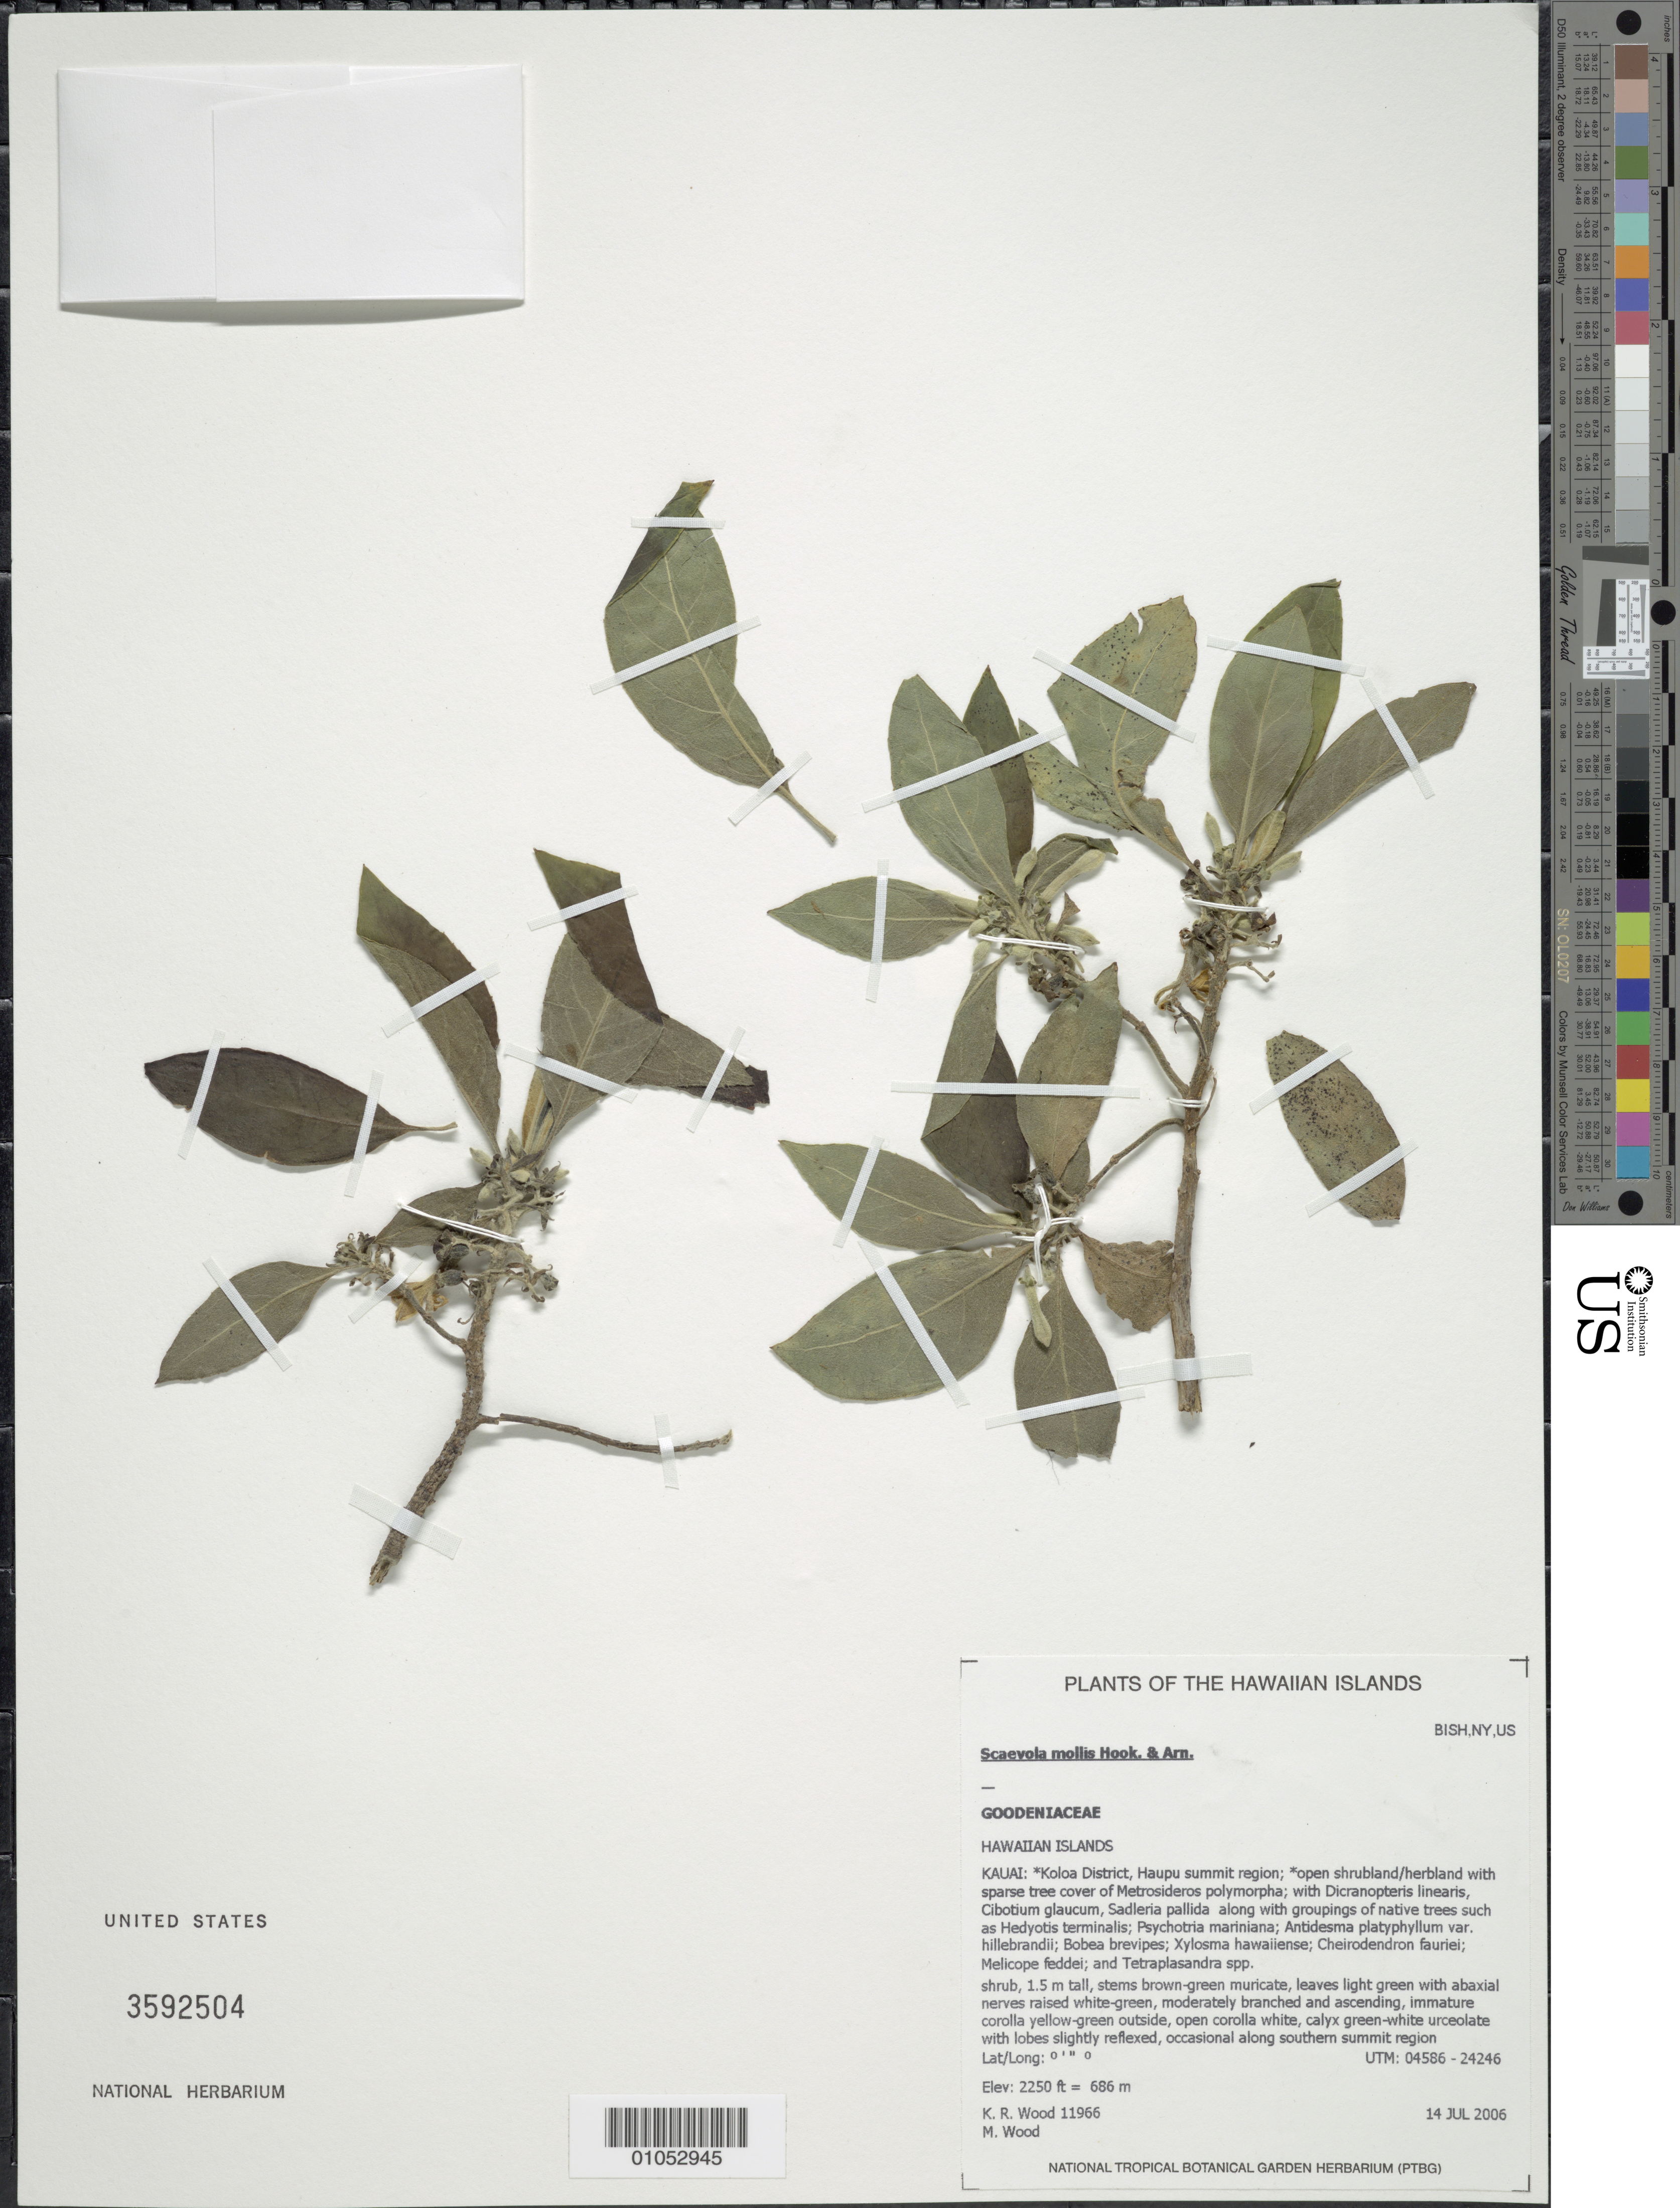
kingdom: Plantae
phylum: Tracheophyta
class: Magnoliopsida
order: Asterales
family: Goodeniaceae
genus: Scaevola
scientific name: Scaevola mollis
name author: Hook. & Arn.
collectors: K. R. Wood & M. Wood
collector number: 11966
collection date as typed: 14 Jul 2006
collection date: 2006-07-14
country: United States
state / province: Hawaii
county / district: Kauai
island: Kaua'i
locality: Haupu summit region.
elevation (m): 686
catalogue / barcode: US 3592504